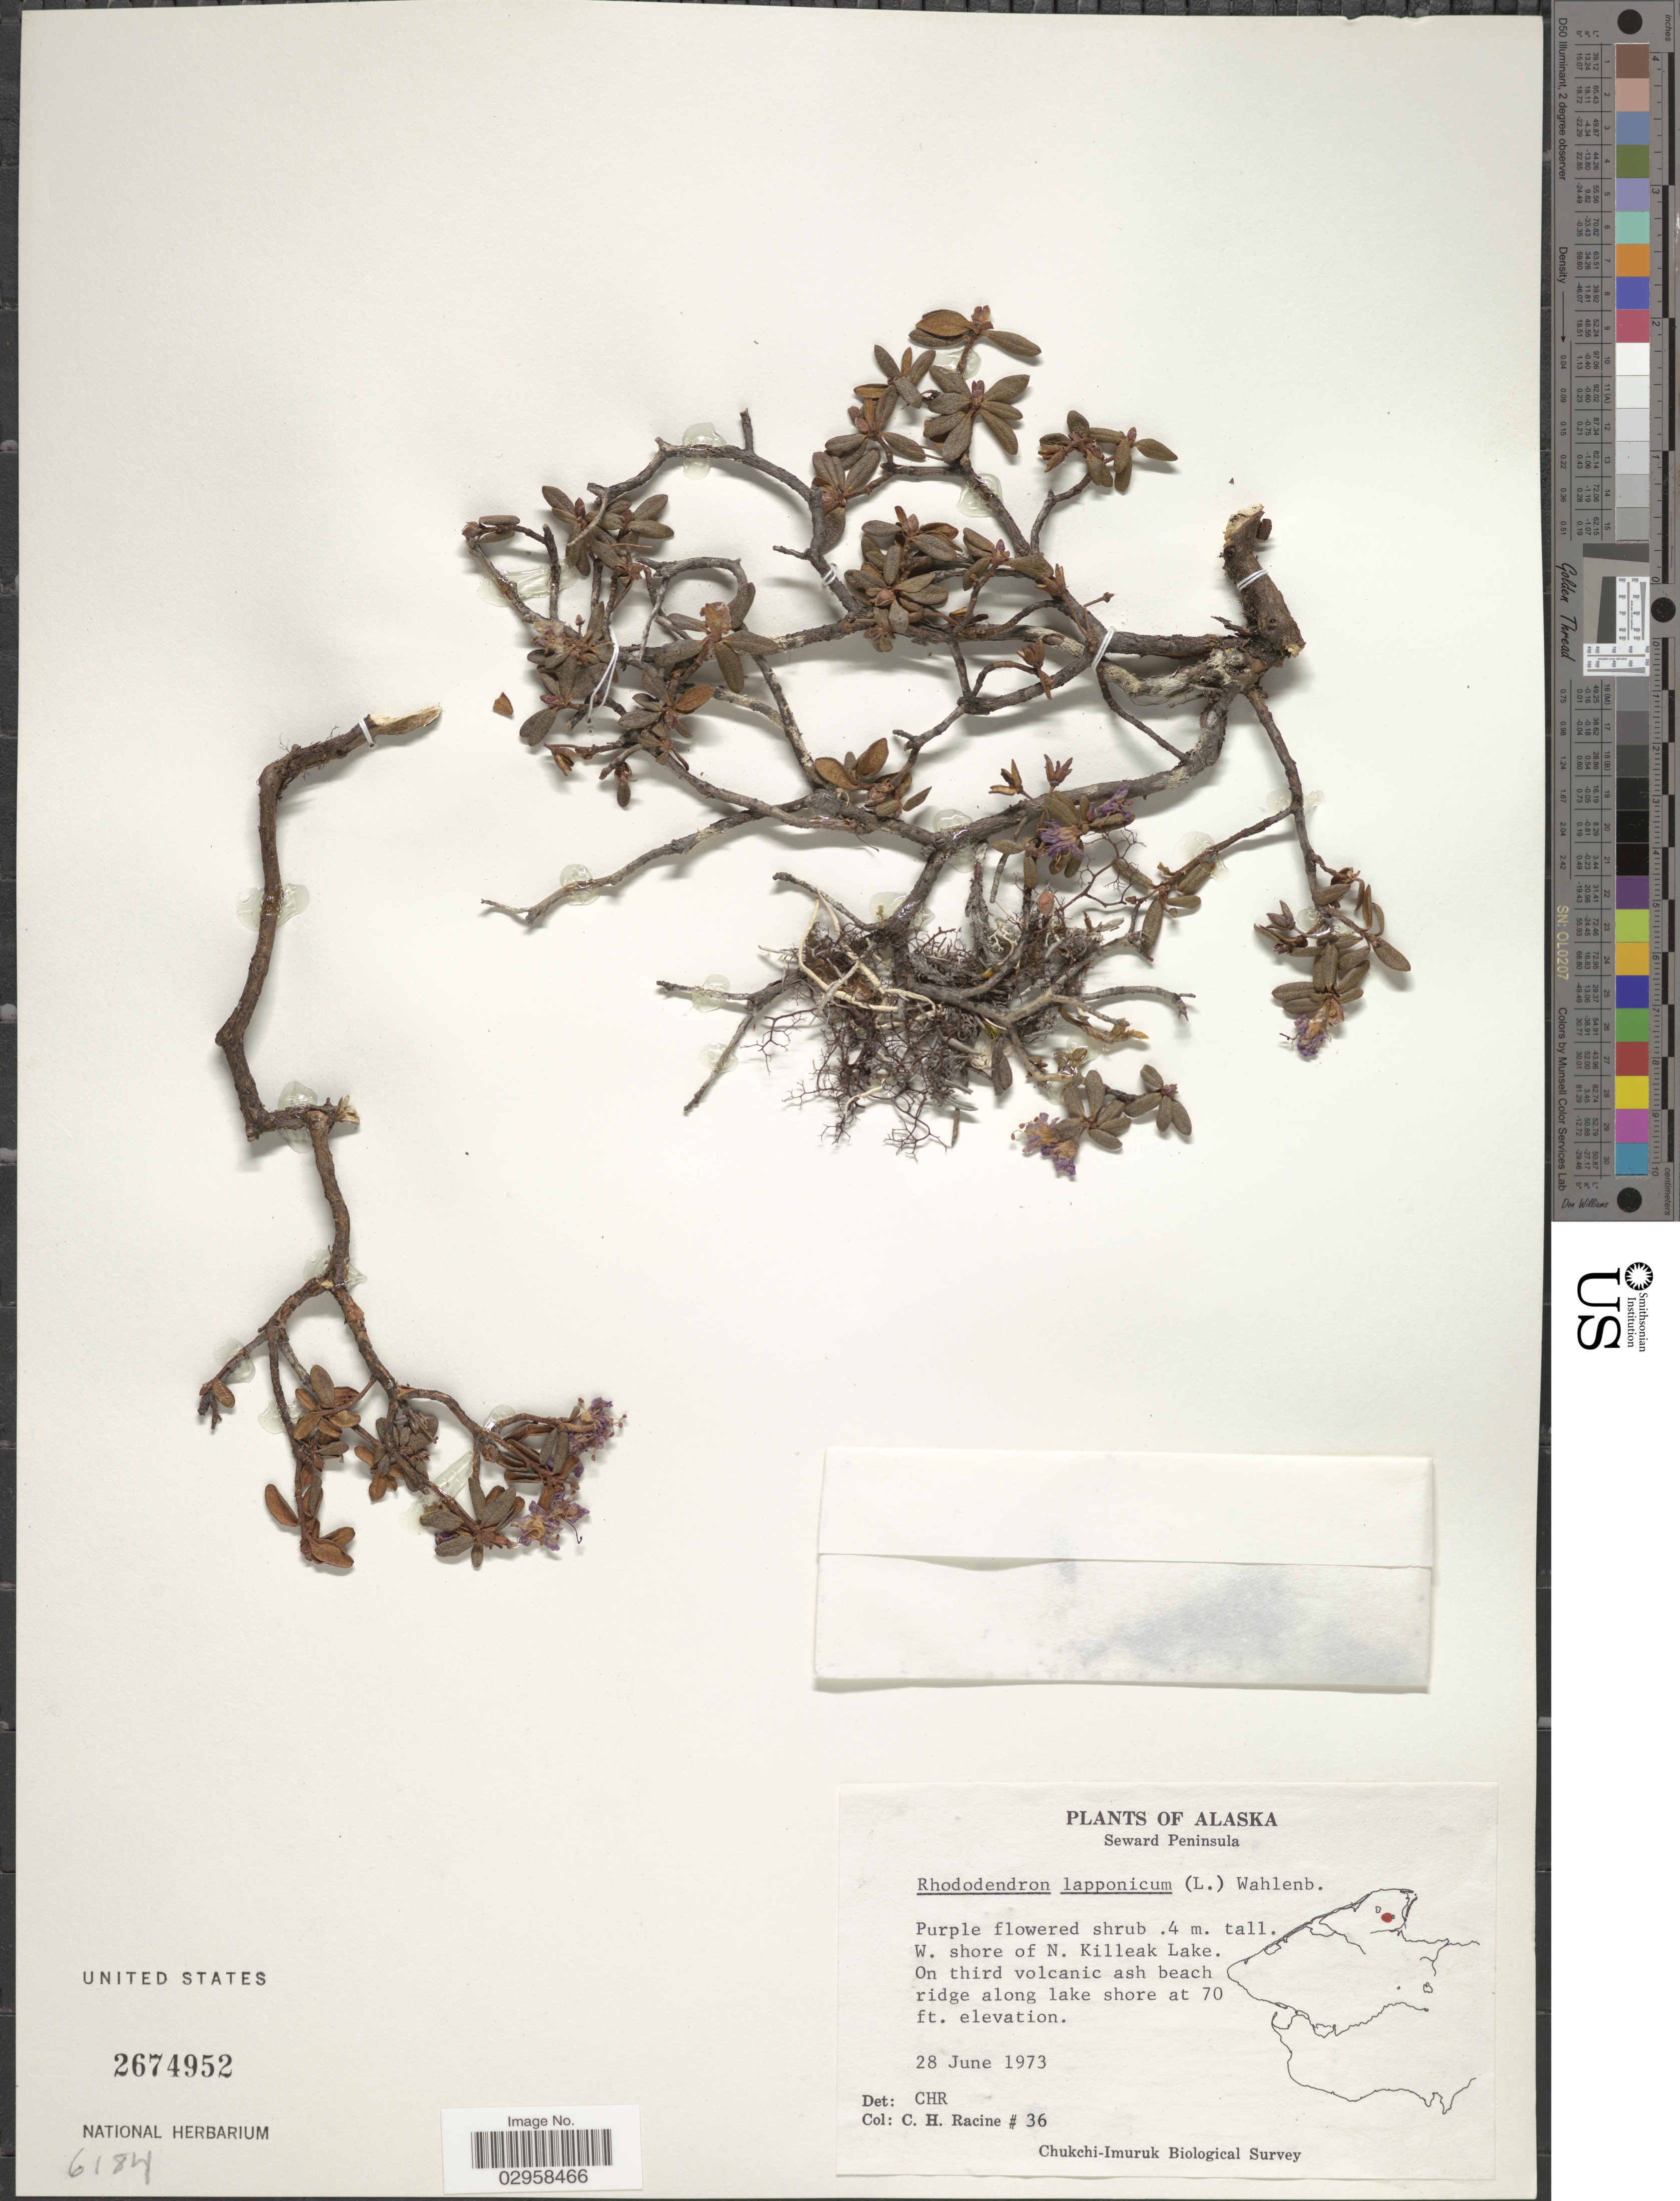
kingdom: Plantae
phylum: Tracheophyta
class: Magnoliopsida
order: Ericales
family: Ericaceae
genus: Rhododendron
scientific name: Rhododendron lapponicum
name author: (L.) Wahlenb.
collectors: C. Racine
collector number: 36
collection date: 1973-06-28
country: United States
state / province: Alaska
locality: Seward Peninsula. W. shore of N. Killeak Lake. On third volcanic ash beach ridge along lake shore.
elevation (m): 21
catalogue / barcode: US 2674952